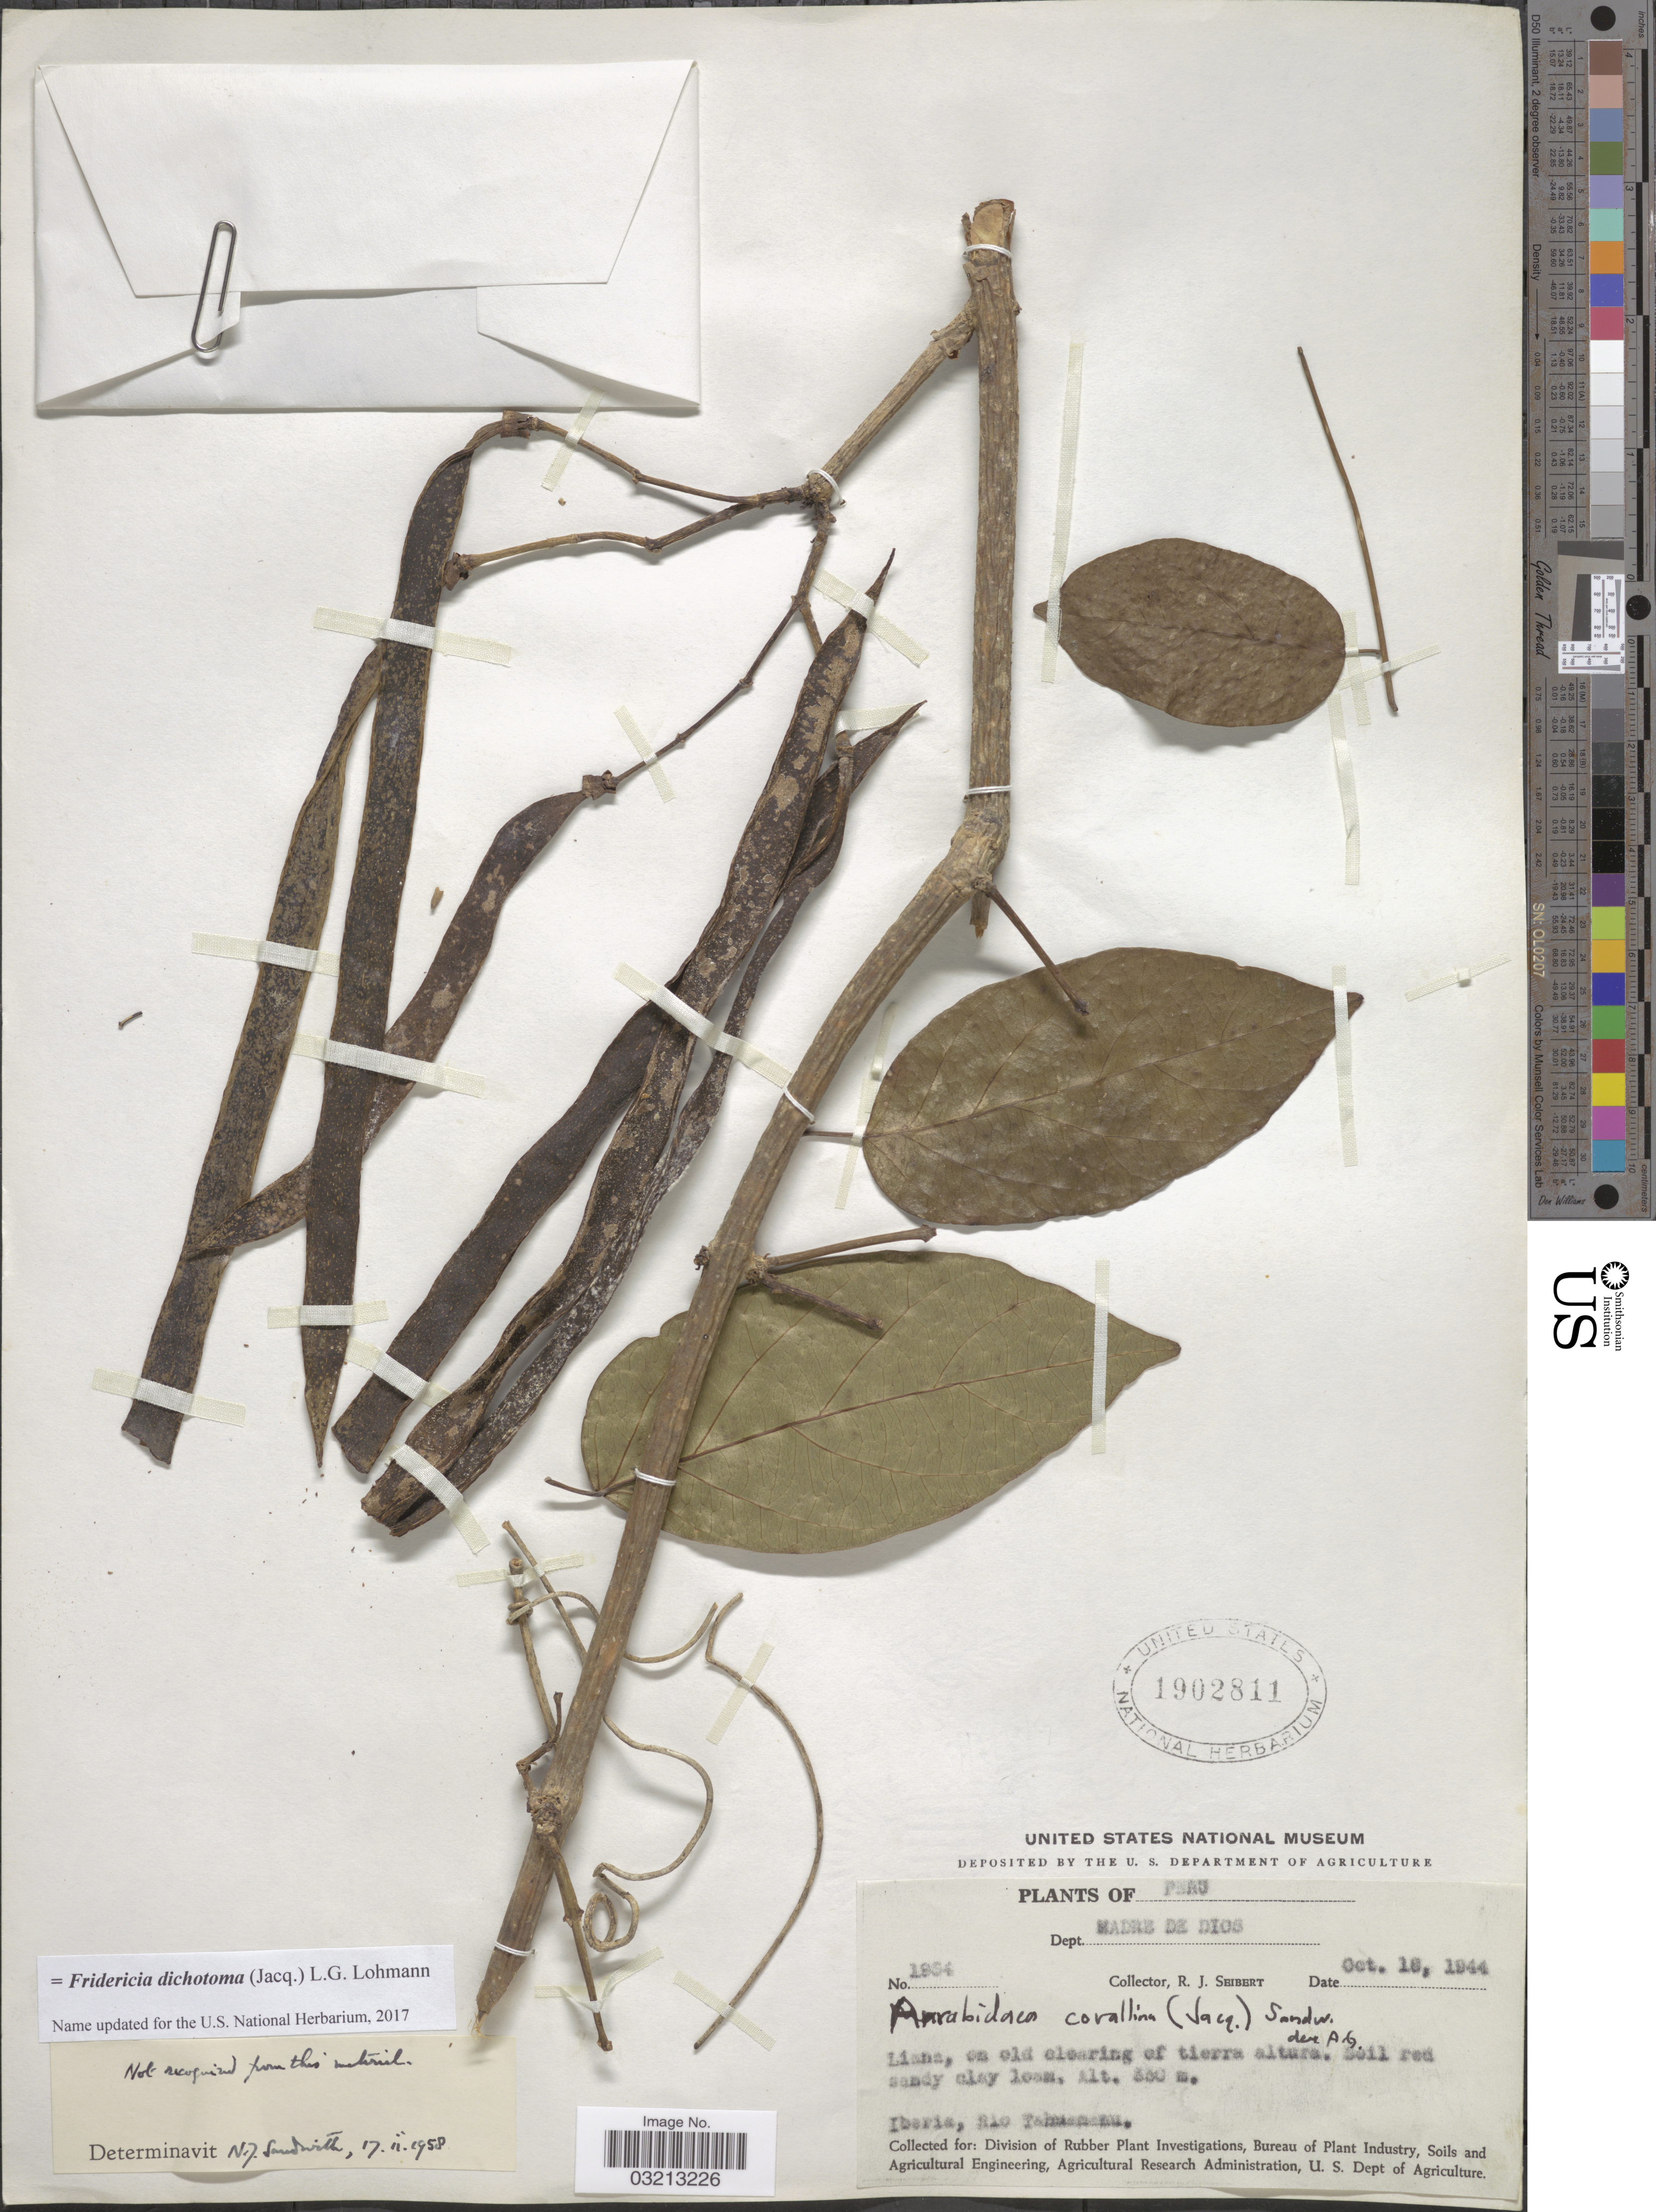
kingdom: Plantae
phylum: Tracheophyta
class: Magnoliopsida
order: Lamiales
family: Bignoniaceae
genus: Fridericia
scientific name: Fridericia dichotoma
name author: (Jacq.) L.G. Lohmann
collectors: R. J. Seibert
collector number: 1854*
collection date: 1944-10-18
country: Peru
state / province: Madre de Dios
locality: Iberia, Rio Tahuamanu.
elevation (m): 330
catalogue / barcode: US 1902811